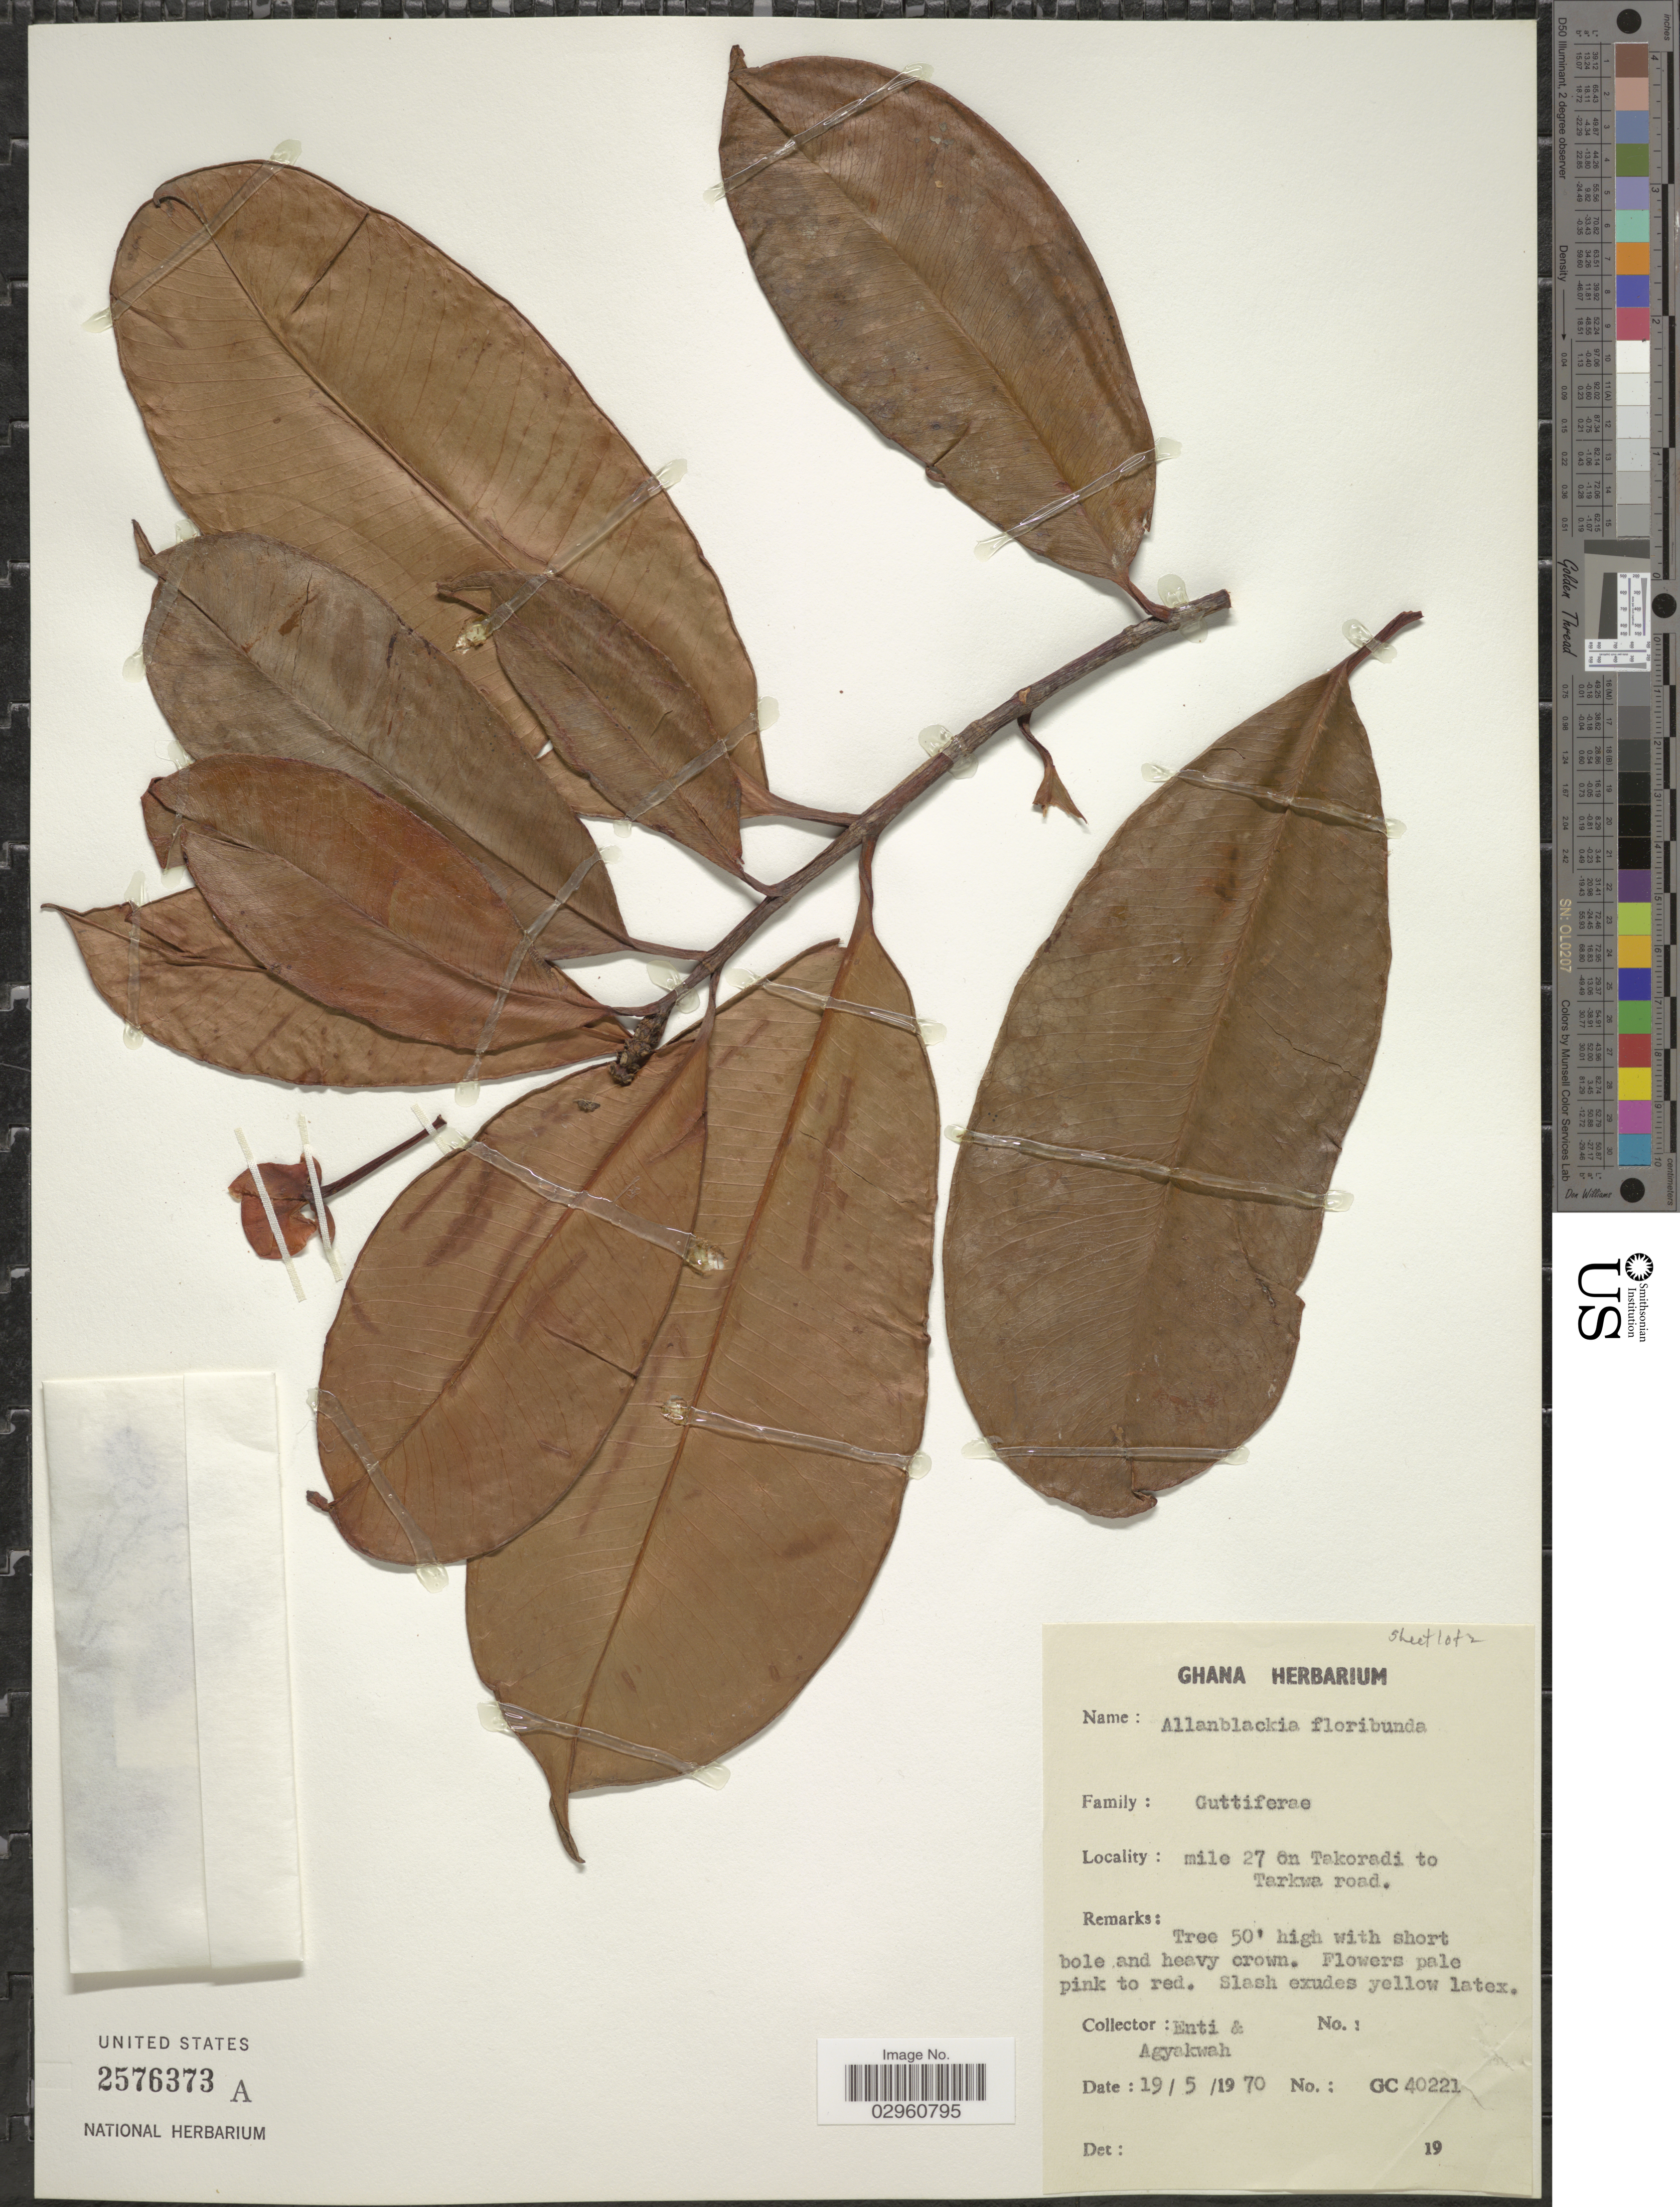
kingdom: Plantae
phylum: Tracheophyta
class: Magnoliopsida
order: Malpighiales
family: Clusiaceae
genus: Allanblackia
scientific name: Allanblackia floribunda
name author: Oliv.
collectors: -. Enti & Agyakwah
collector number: GC 40221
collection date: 1970-05-19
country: Ghana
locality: Mile 27 on Takoradi to Tarkwa road.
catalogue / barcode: US 2576373A